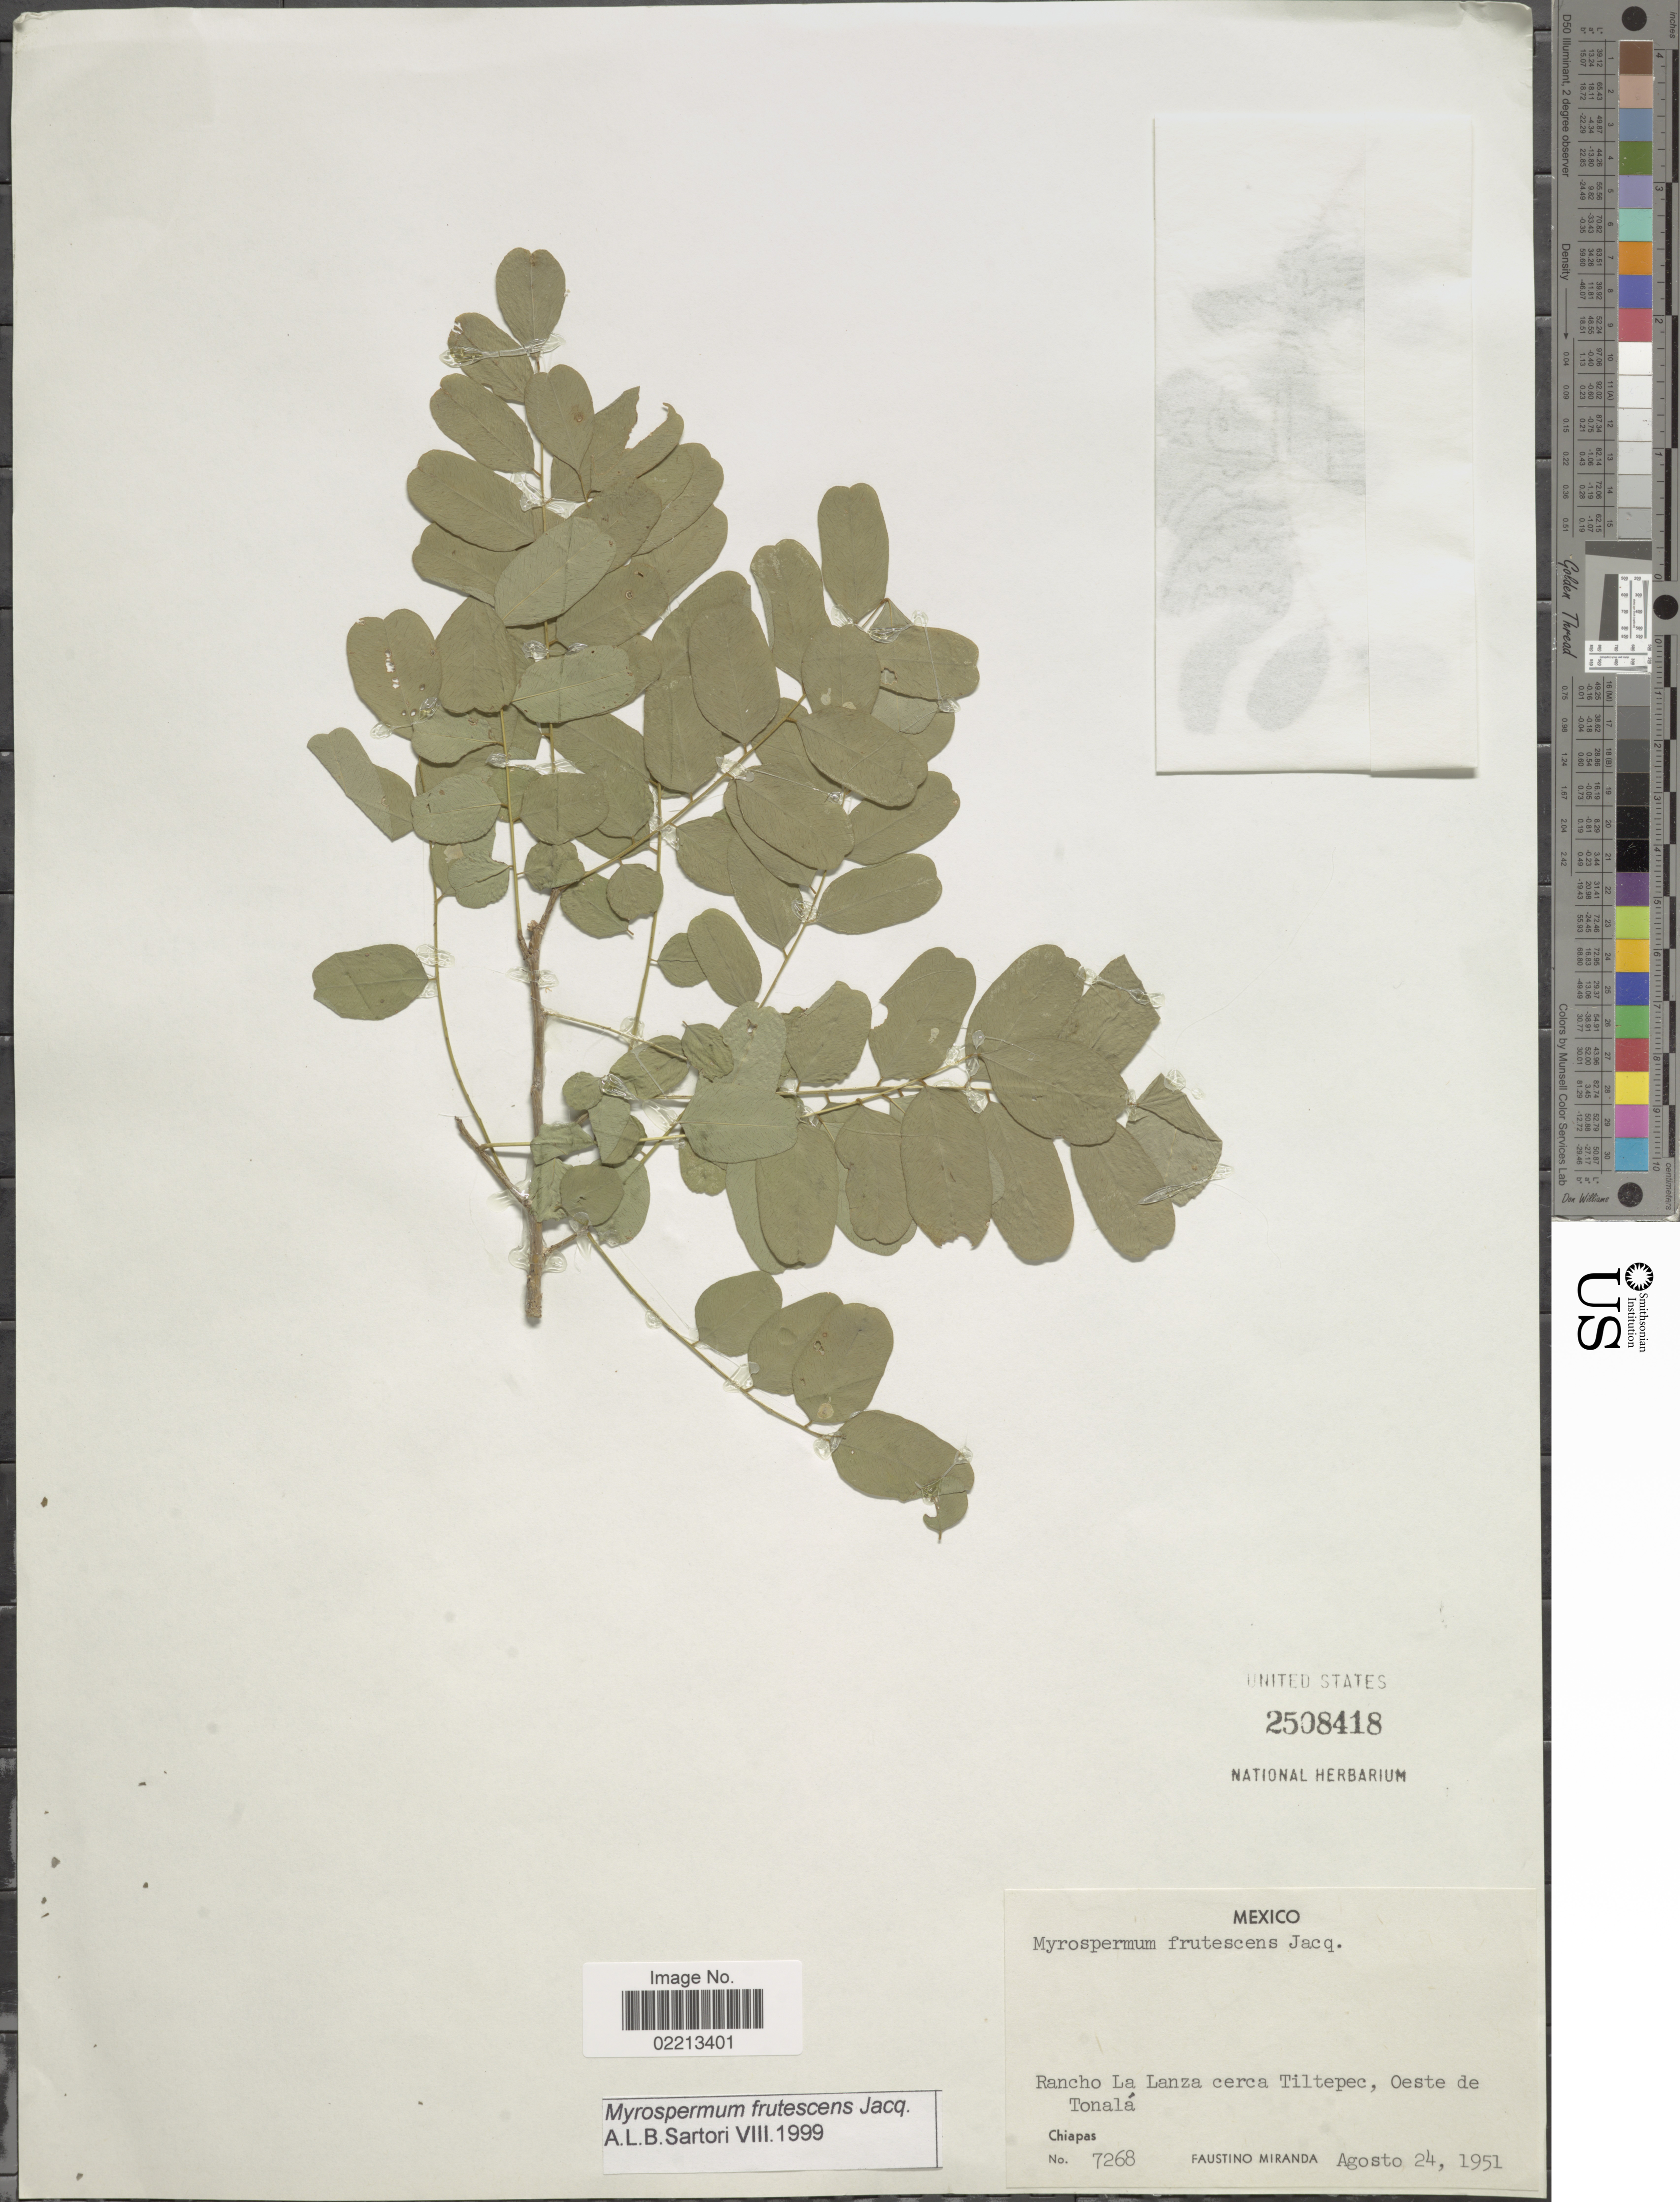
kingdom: Plantae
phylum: Tracheophyta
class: Magnoliopsida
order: Fabales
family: Fabaceae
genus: Myrospermum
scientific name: Myrospermum frutescens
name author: Jacq.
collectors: F. Miranda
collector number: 7268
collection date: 1951-08-24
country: Mexico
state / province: Chiapas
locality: Rancho La Lanza cerca Tiltepec, Oeste de Tonala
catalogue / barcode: US 2508418